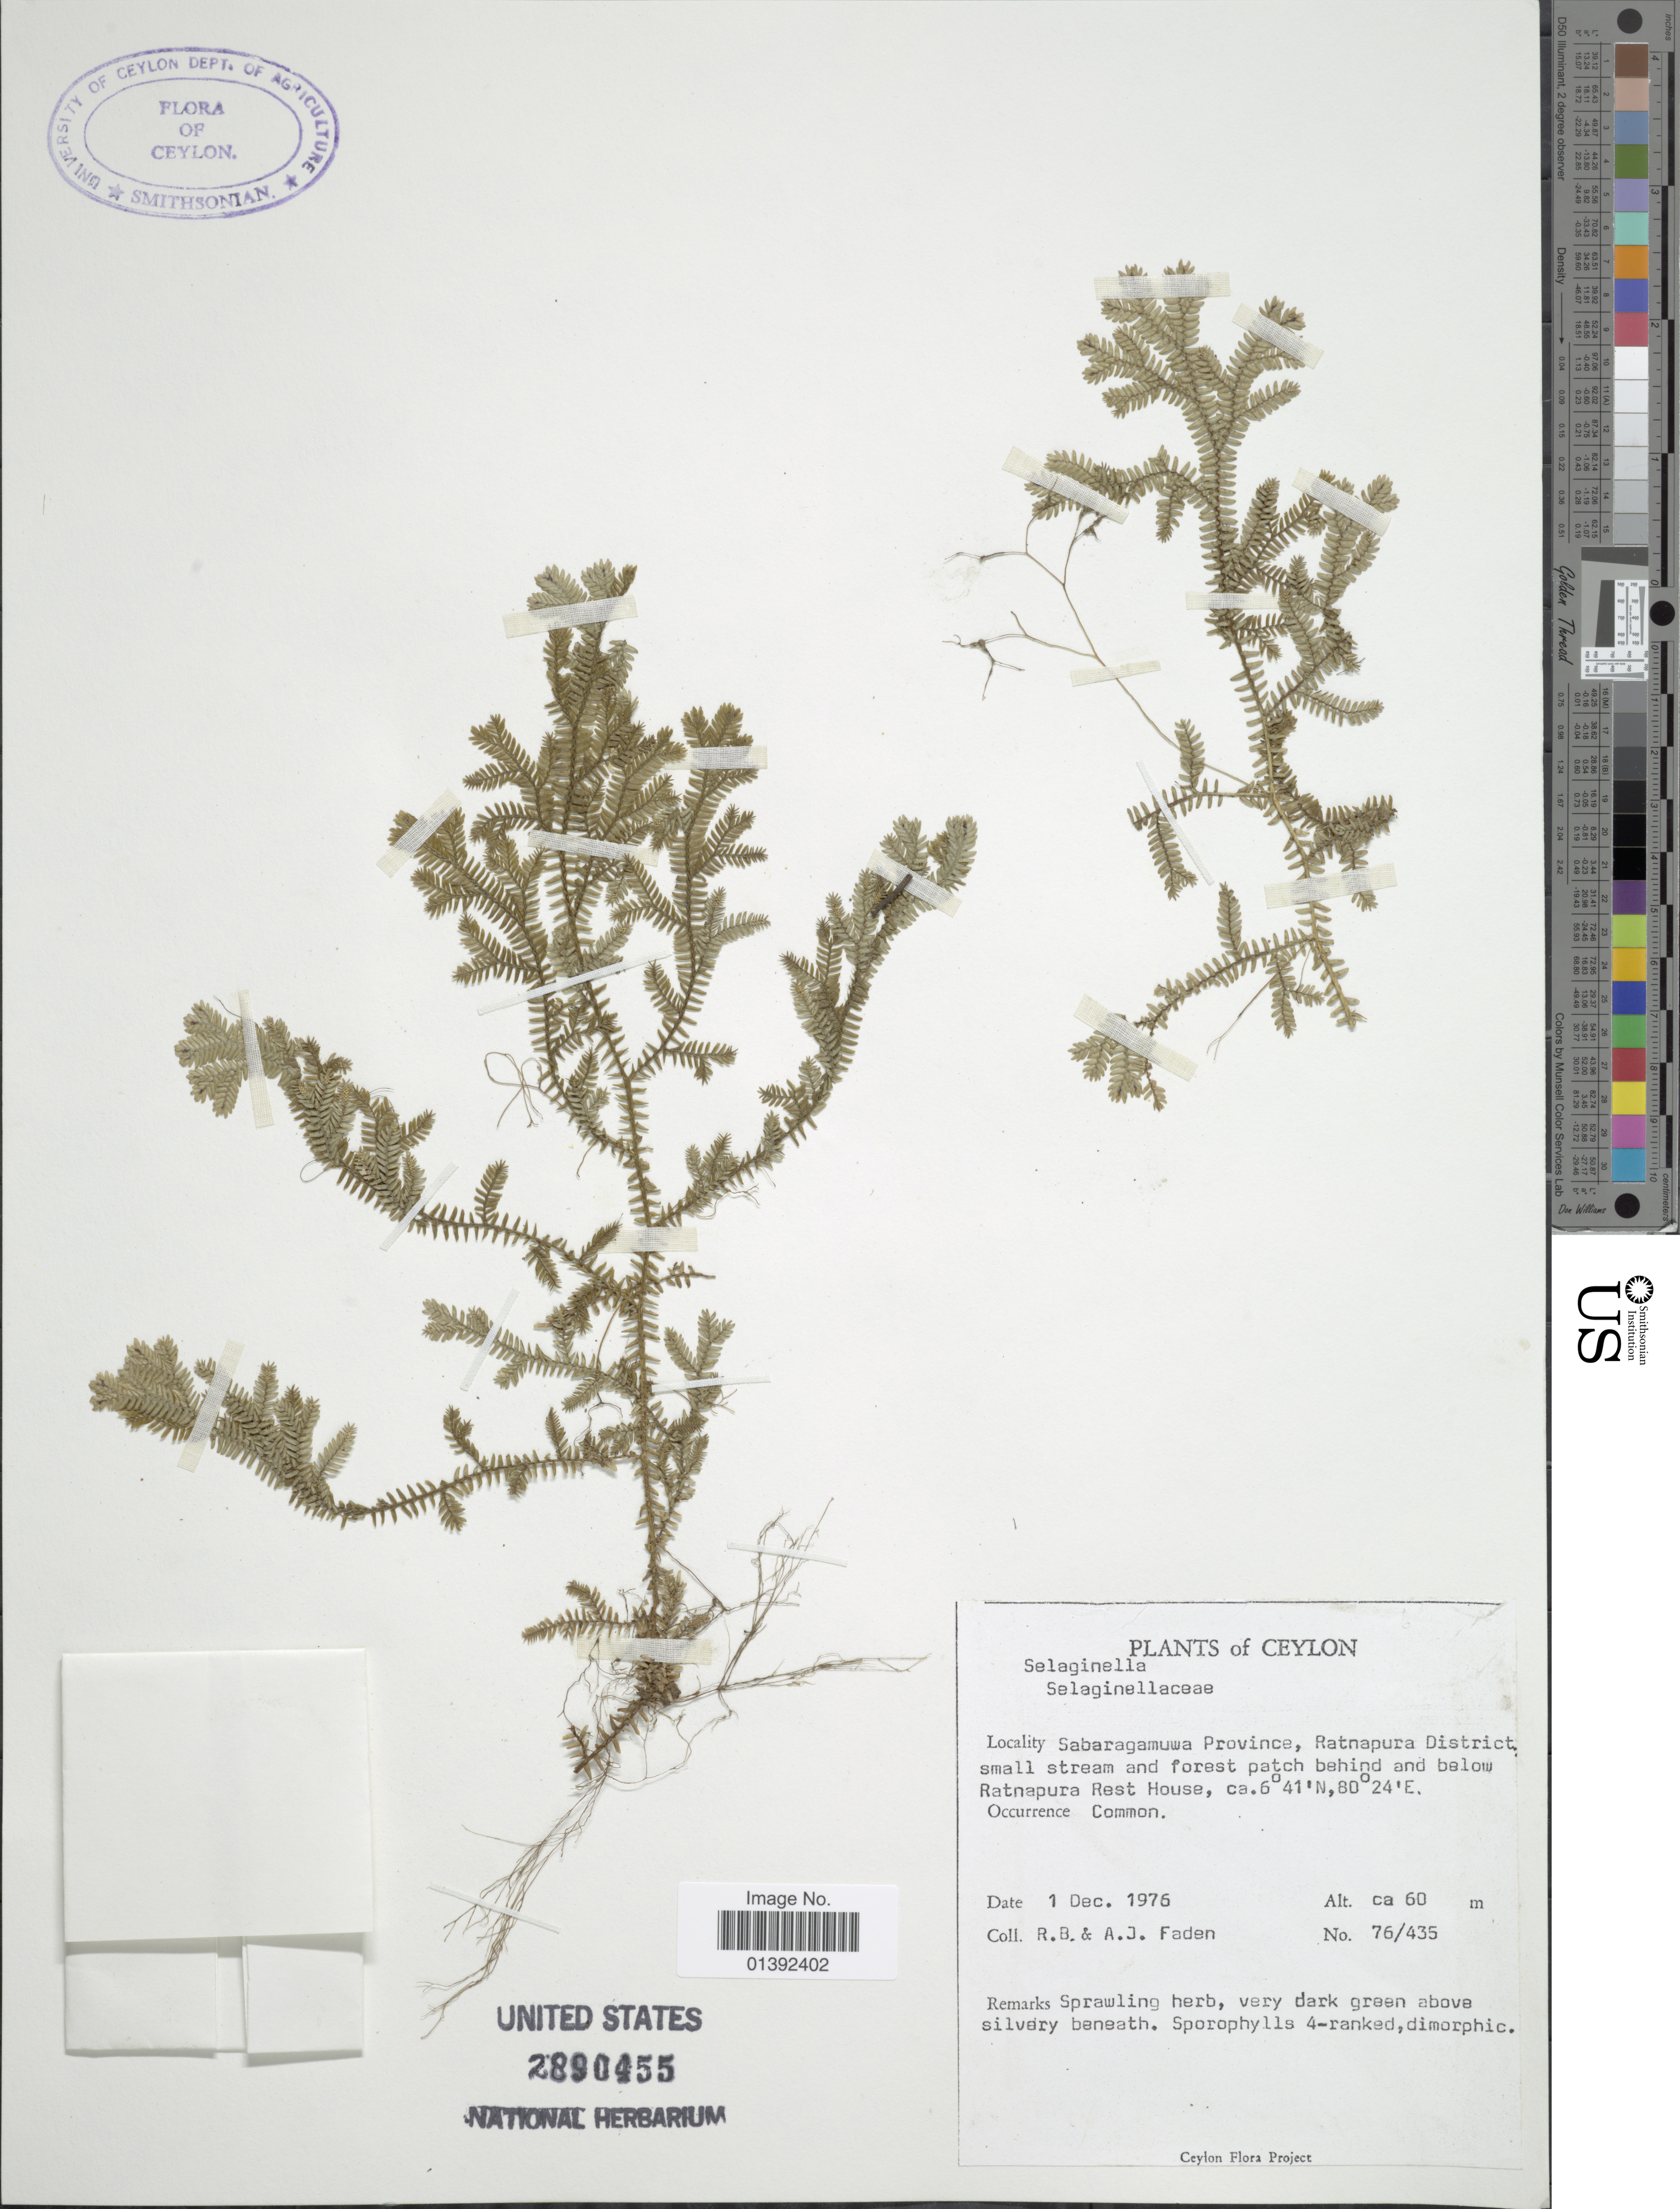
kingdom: Plantae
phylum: Tracheophyta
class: Lycopodiopsida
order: Selaginellales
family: Selaginellaceae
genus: Selaginella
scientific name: Selaginella sp.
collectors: R. B. Faden & A. J. Faden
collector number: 76/435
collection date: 1976-12-01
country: Sri Lanka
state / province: Sabaragamuwa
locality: Ratnapura District, small stream and forest patch behind and below Ratnapura Rest House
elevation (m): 60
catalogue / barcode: US 2890455